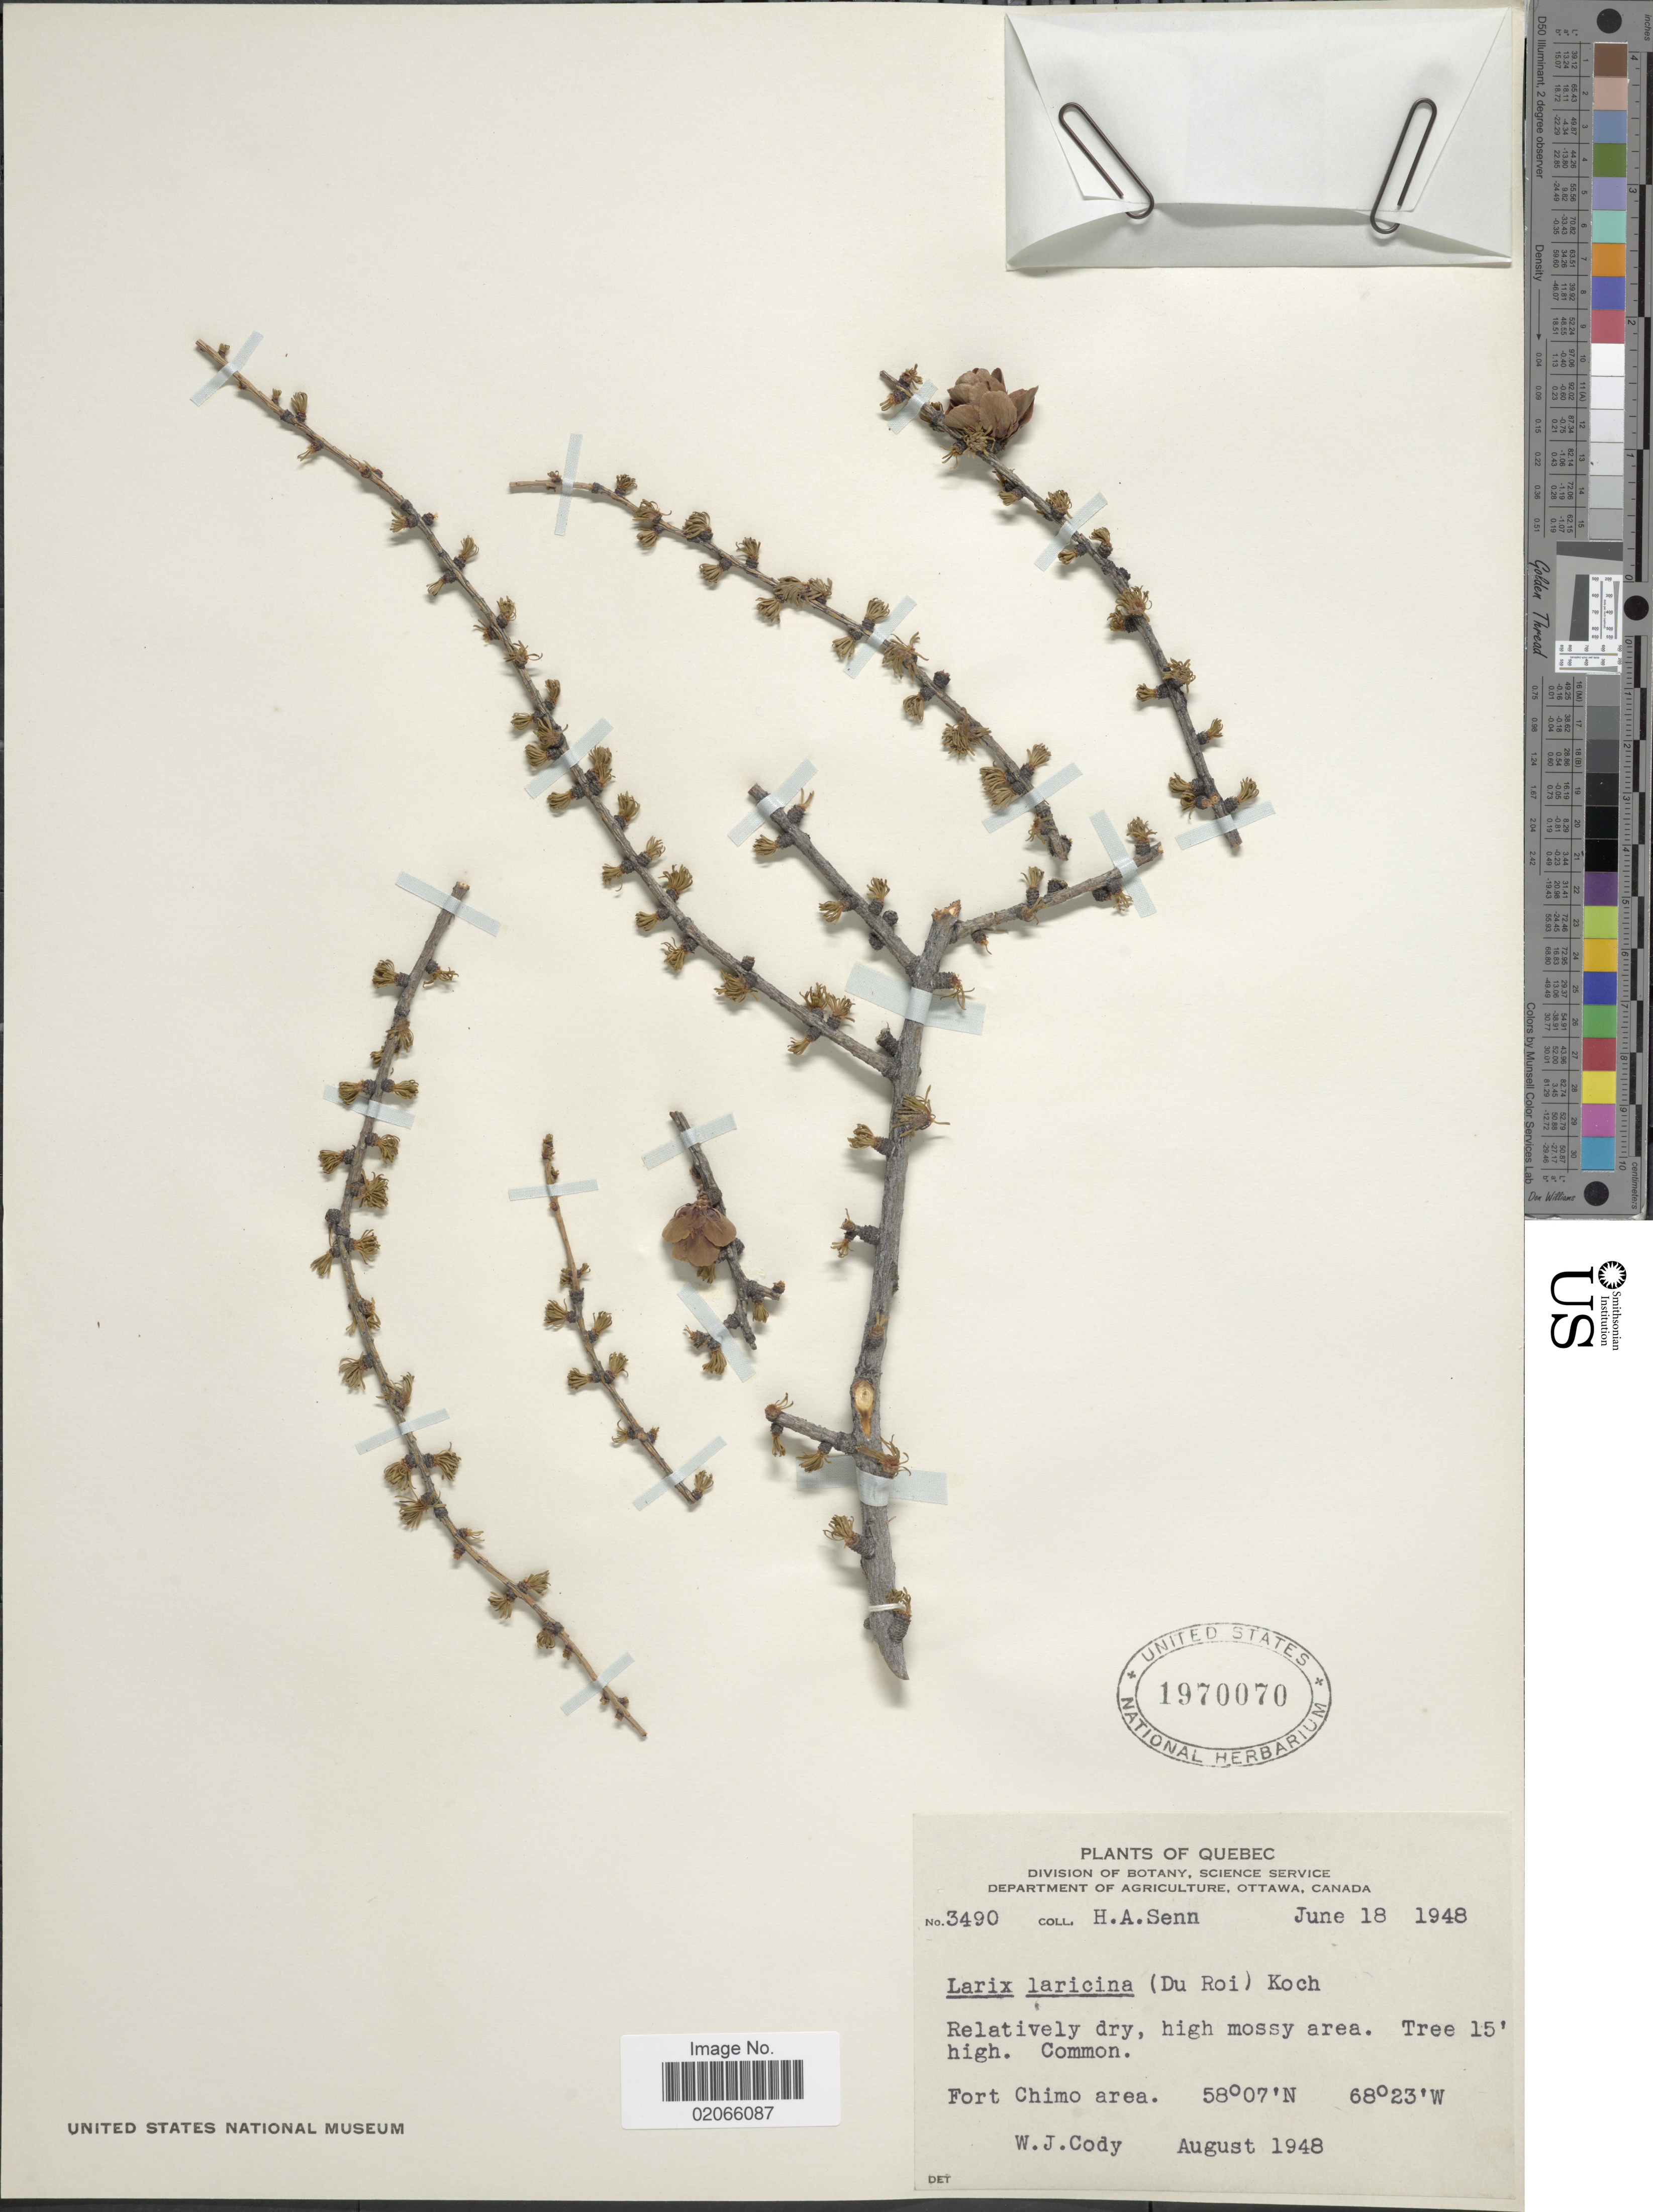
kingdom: Plantae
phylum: Tracheophyta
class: Pinopsida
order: Pinales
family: Pinaceae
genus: Larix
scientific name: Larix laricina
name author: (Du Roi) K. Koch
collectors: W. Cody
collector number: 3490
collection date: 1948-08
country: Canada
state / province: Quebec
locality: Quebec, Fort Chimo area.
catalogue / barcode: US 1970070